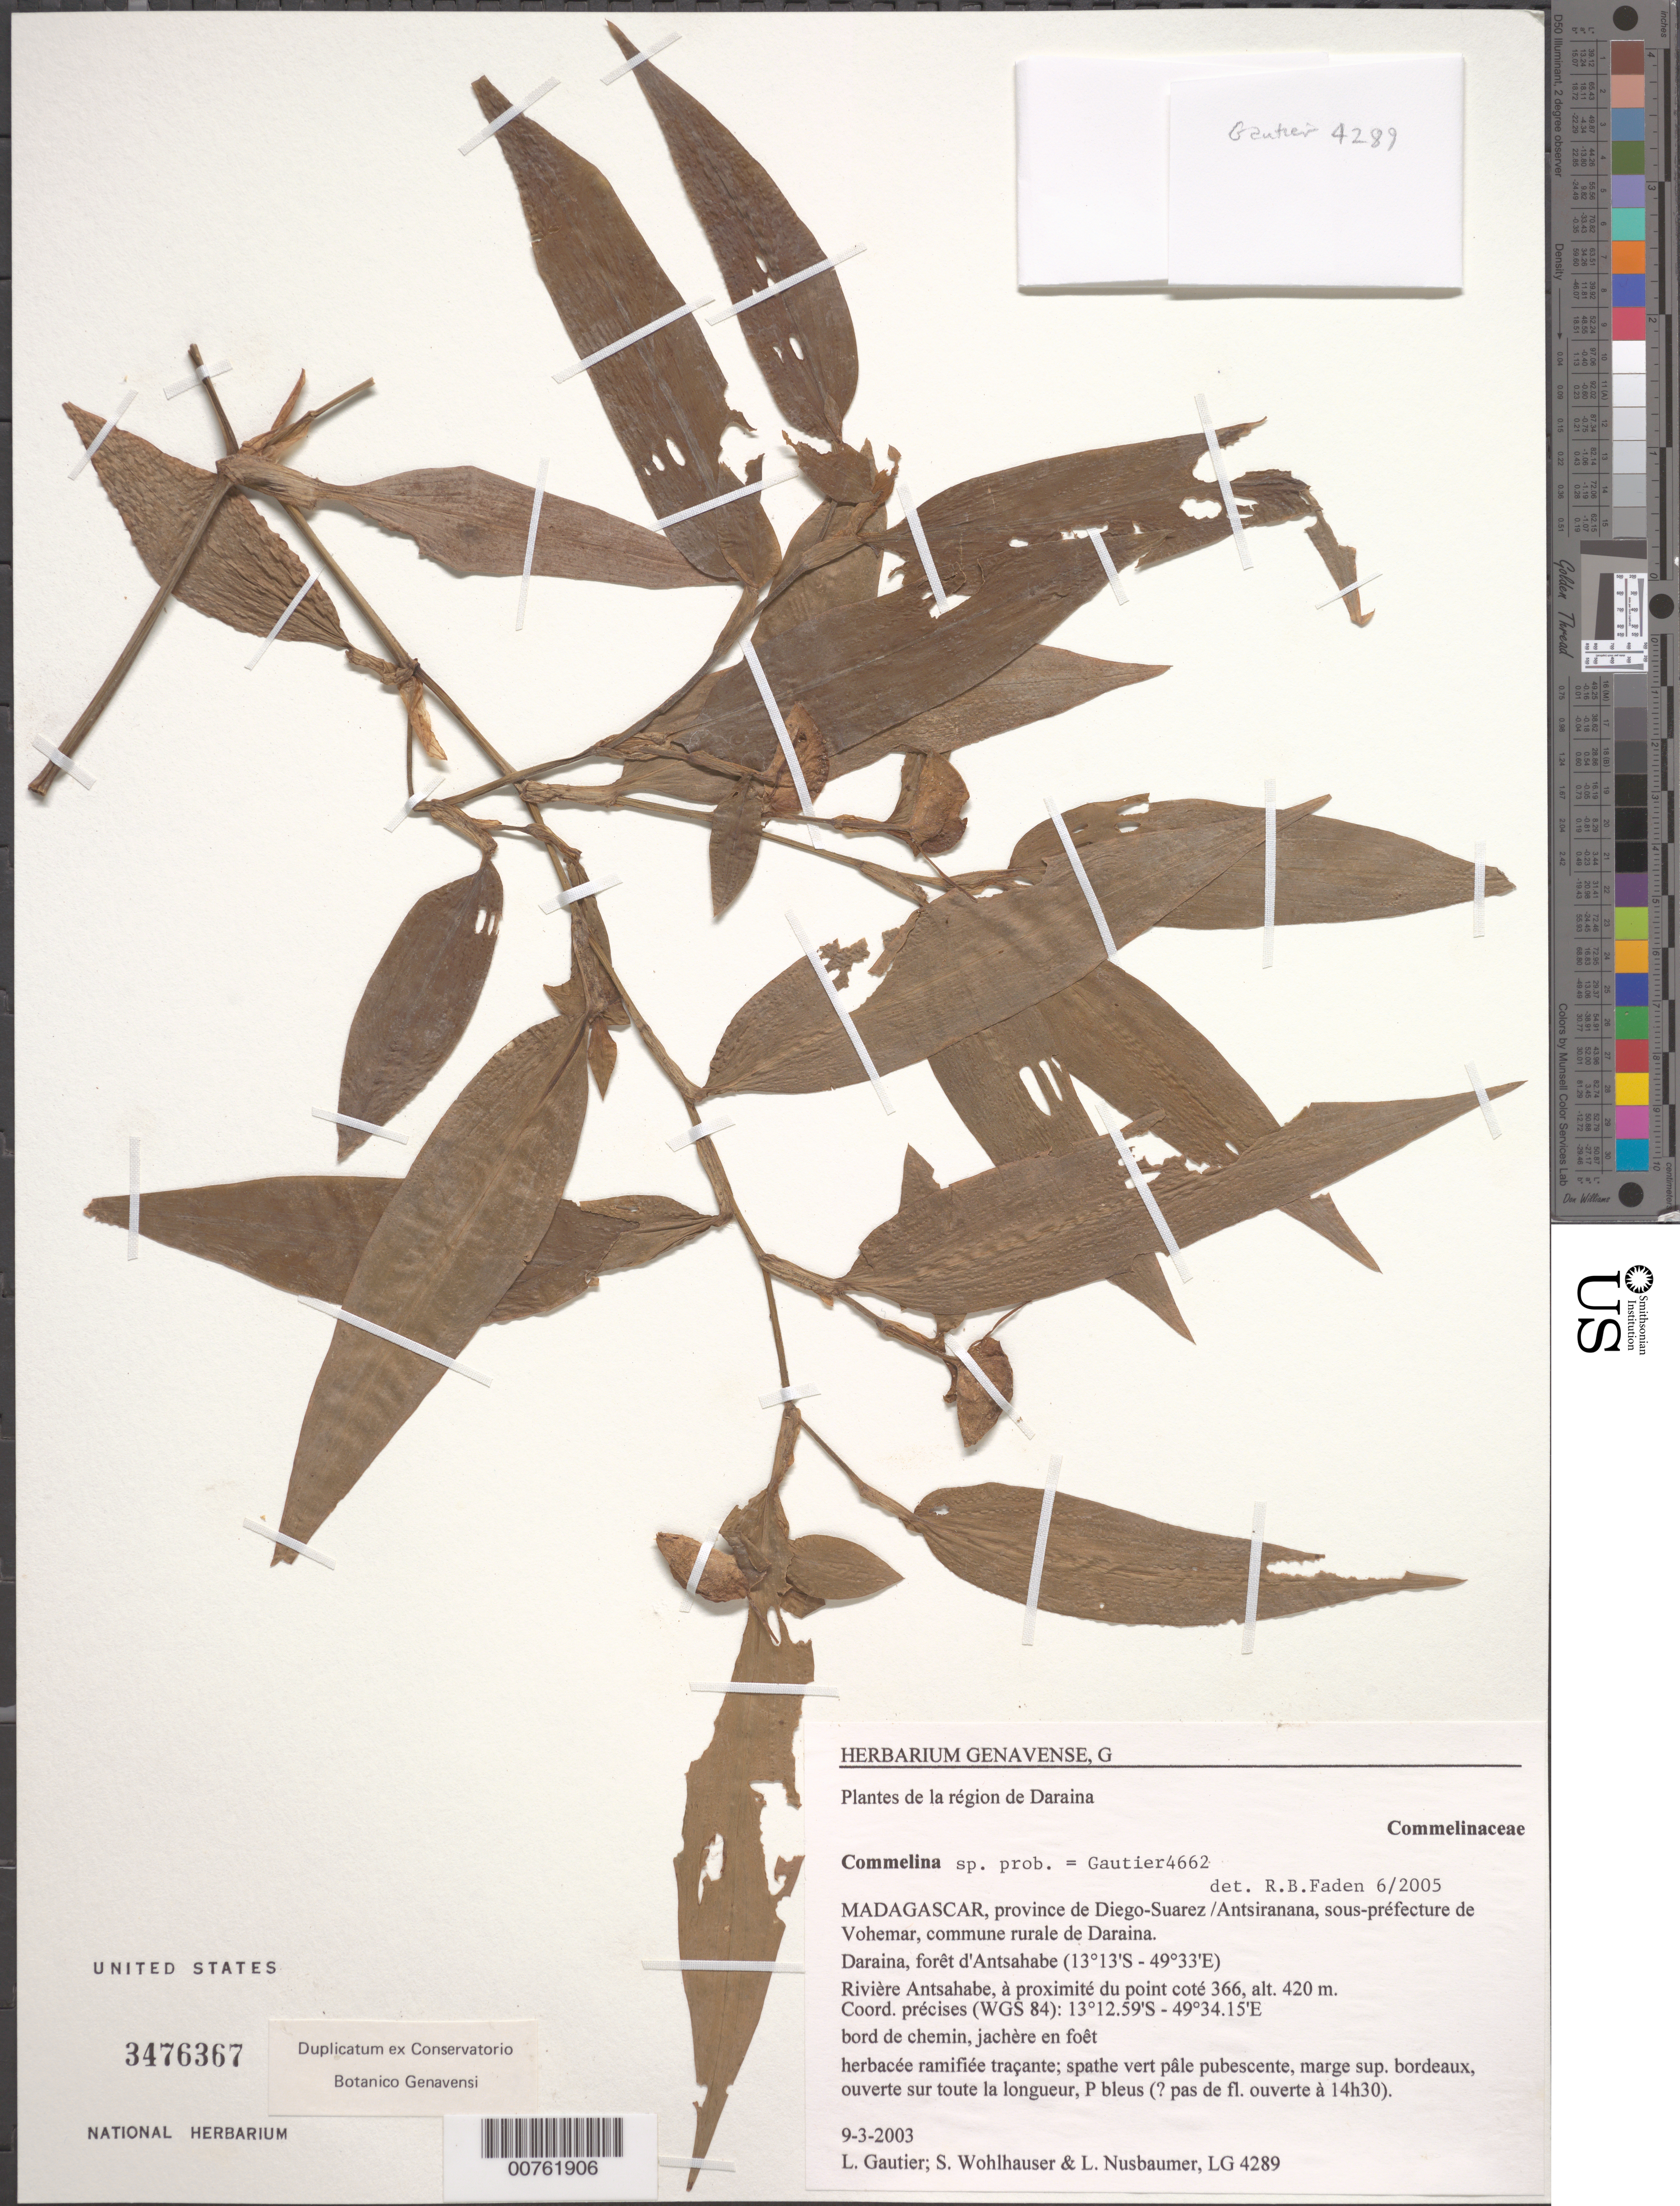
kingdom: Plantae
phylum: Tracheophyta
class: Liliopsida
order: Commelinales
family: Commelinaceae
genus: Commelina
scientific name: Commelina sp.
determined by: Faden, Robert B., (US), Smithsonian Institution - National Museum of Natural History (UNITED STATES)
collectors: L. Gautier et al.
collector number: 4289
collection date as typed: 09 Mar 2003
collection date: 2003-03-09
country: Madagascar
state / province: Sava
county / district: Vohémar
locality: Daraina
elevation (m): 420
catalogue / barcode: US 3476367